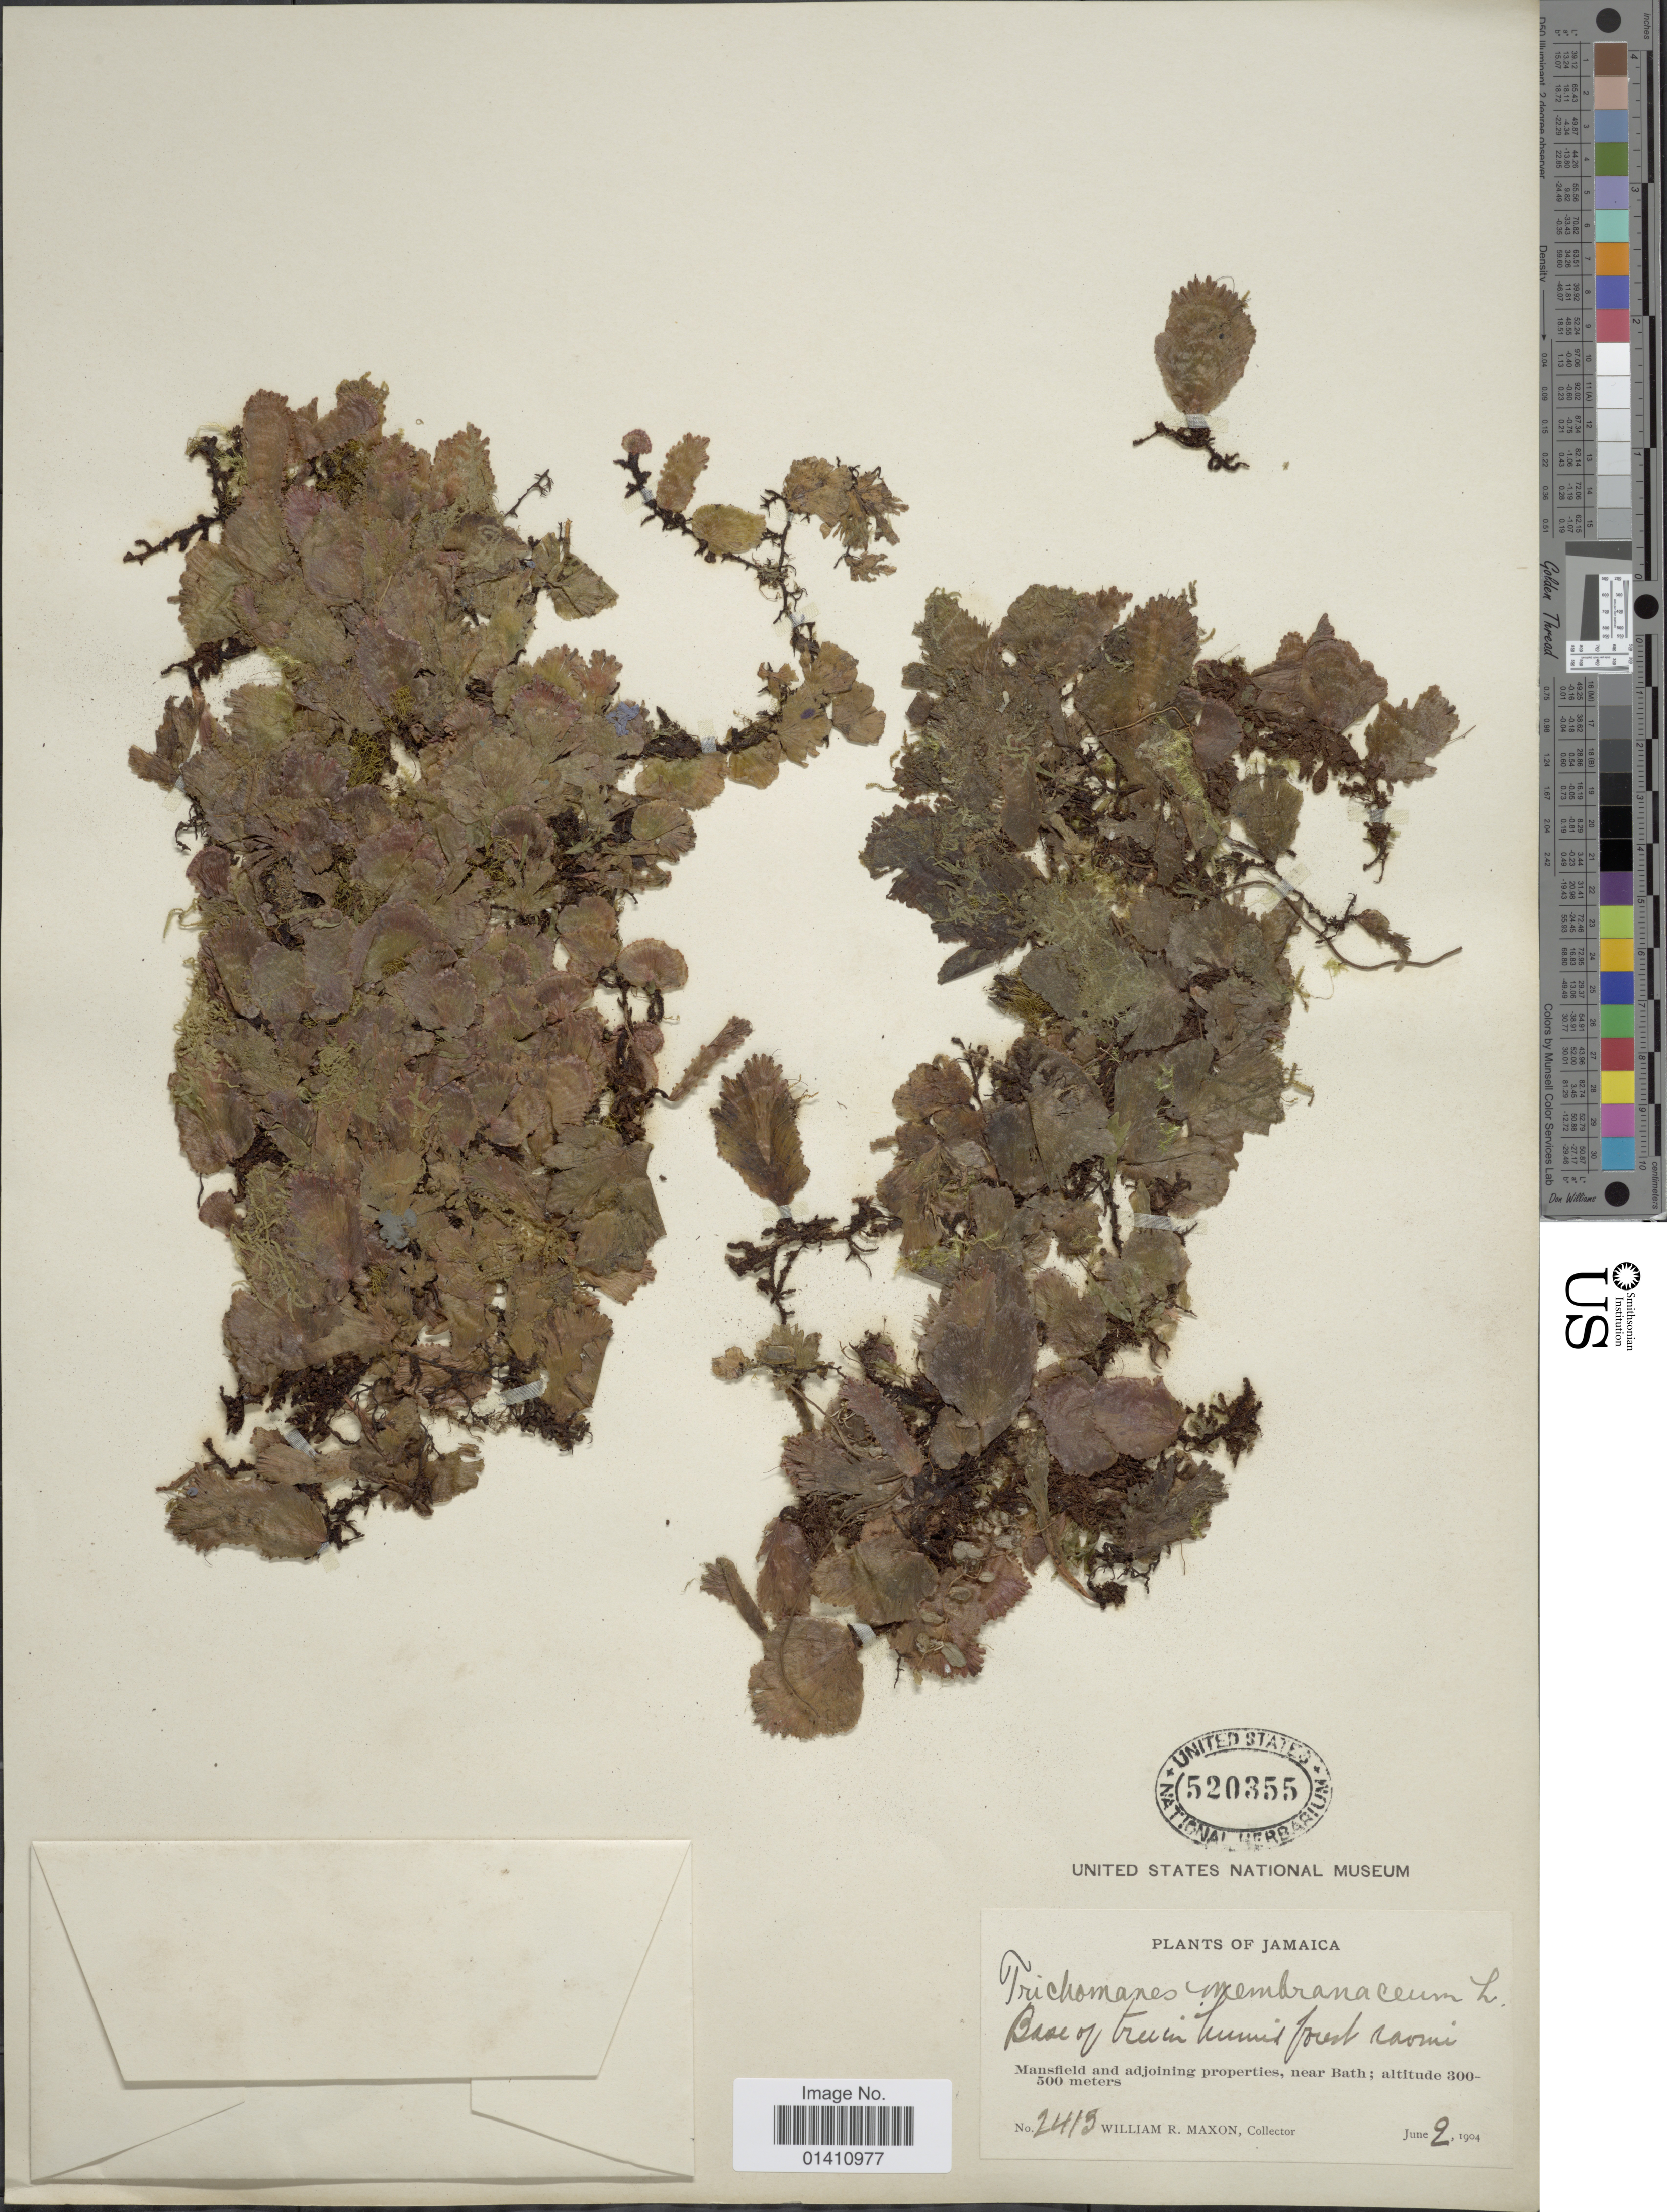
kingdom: Plantae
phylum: Tracheophyta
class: Polypodiopsida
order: Hymenophyllales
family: Hymenophyllaceae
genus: Didymoglossum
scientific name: Didymoglossum membranaceum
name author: (L.) Vareschi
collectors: W. R. Maxon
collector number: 2415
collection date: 1904-06-02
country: Jamaica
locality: Mansfield and adjoining properties, near Bath.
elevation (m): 300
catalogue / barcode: US 520355